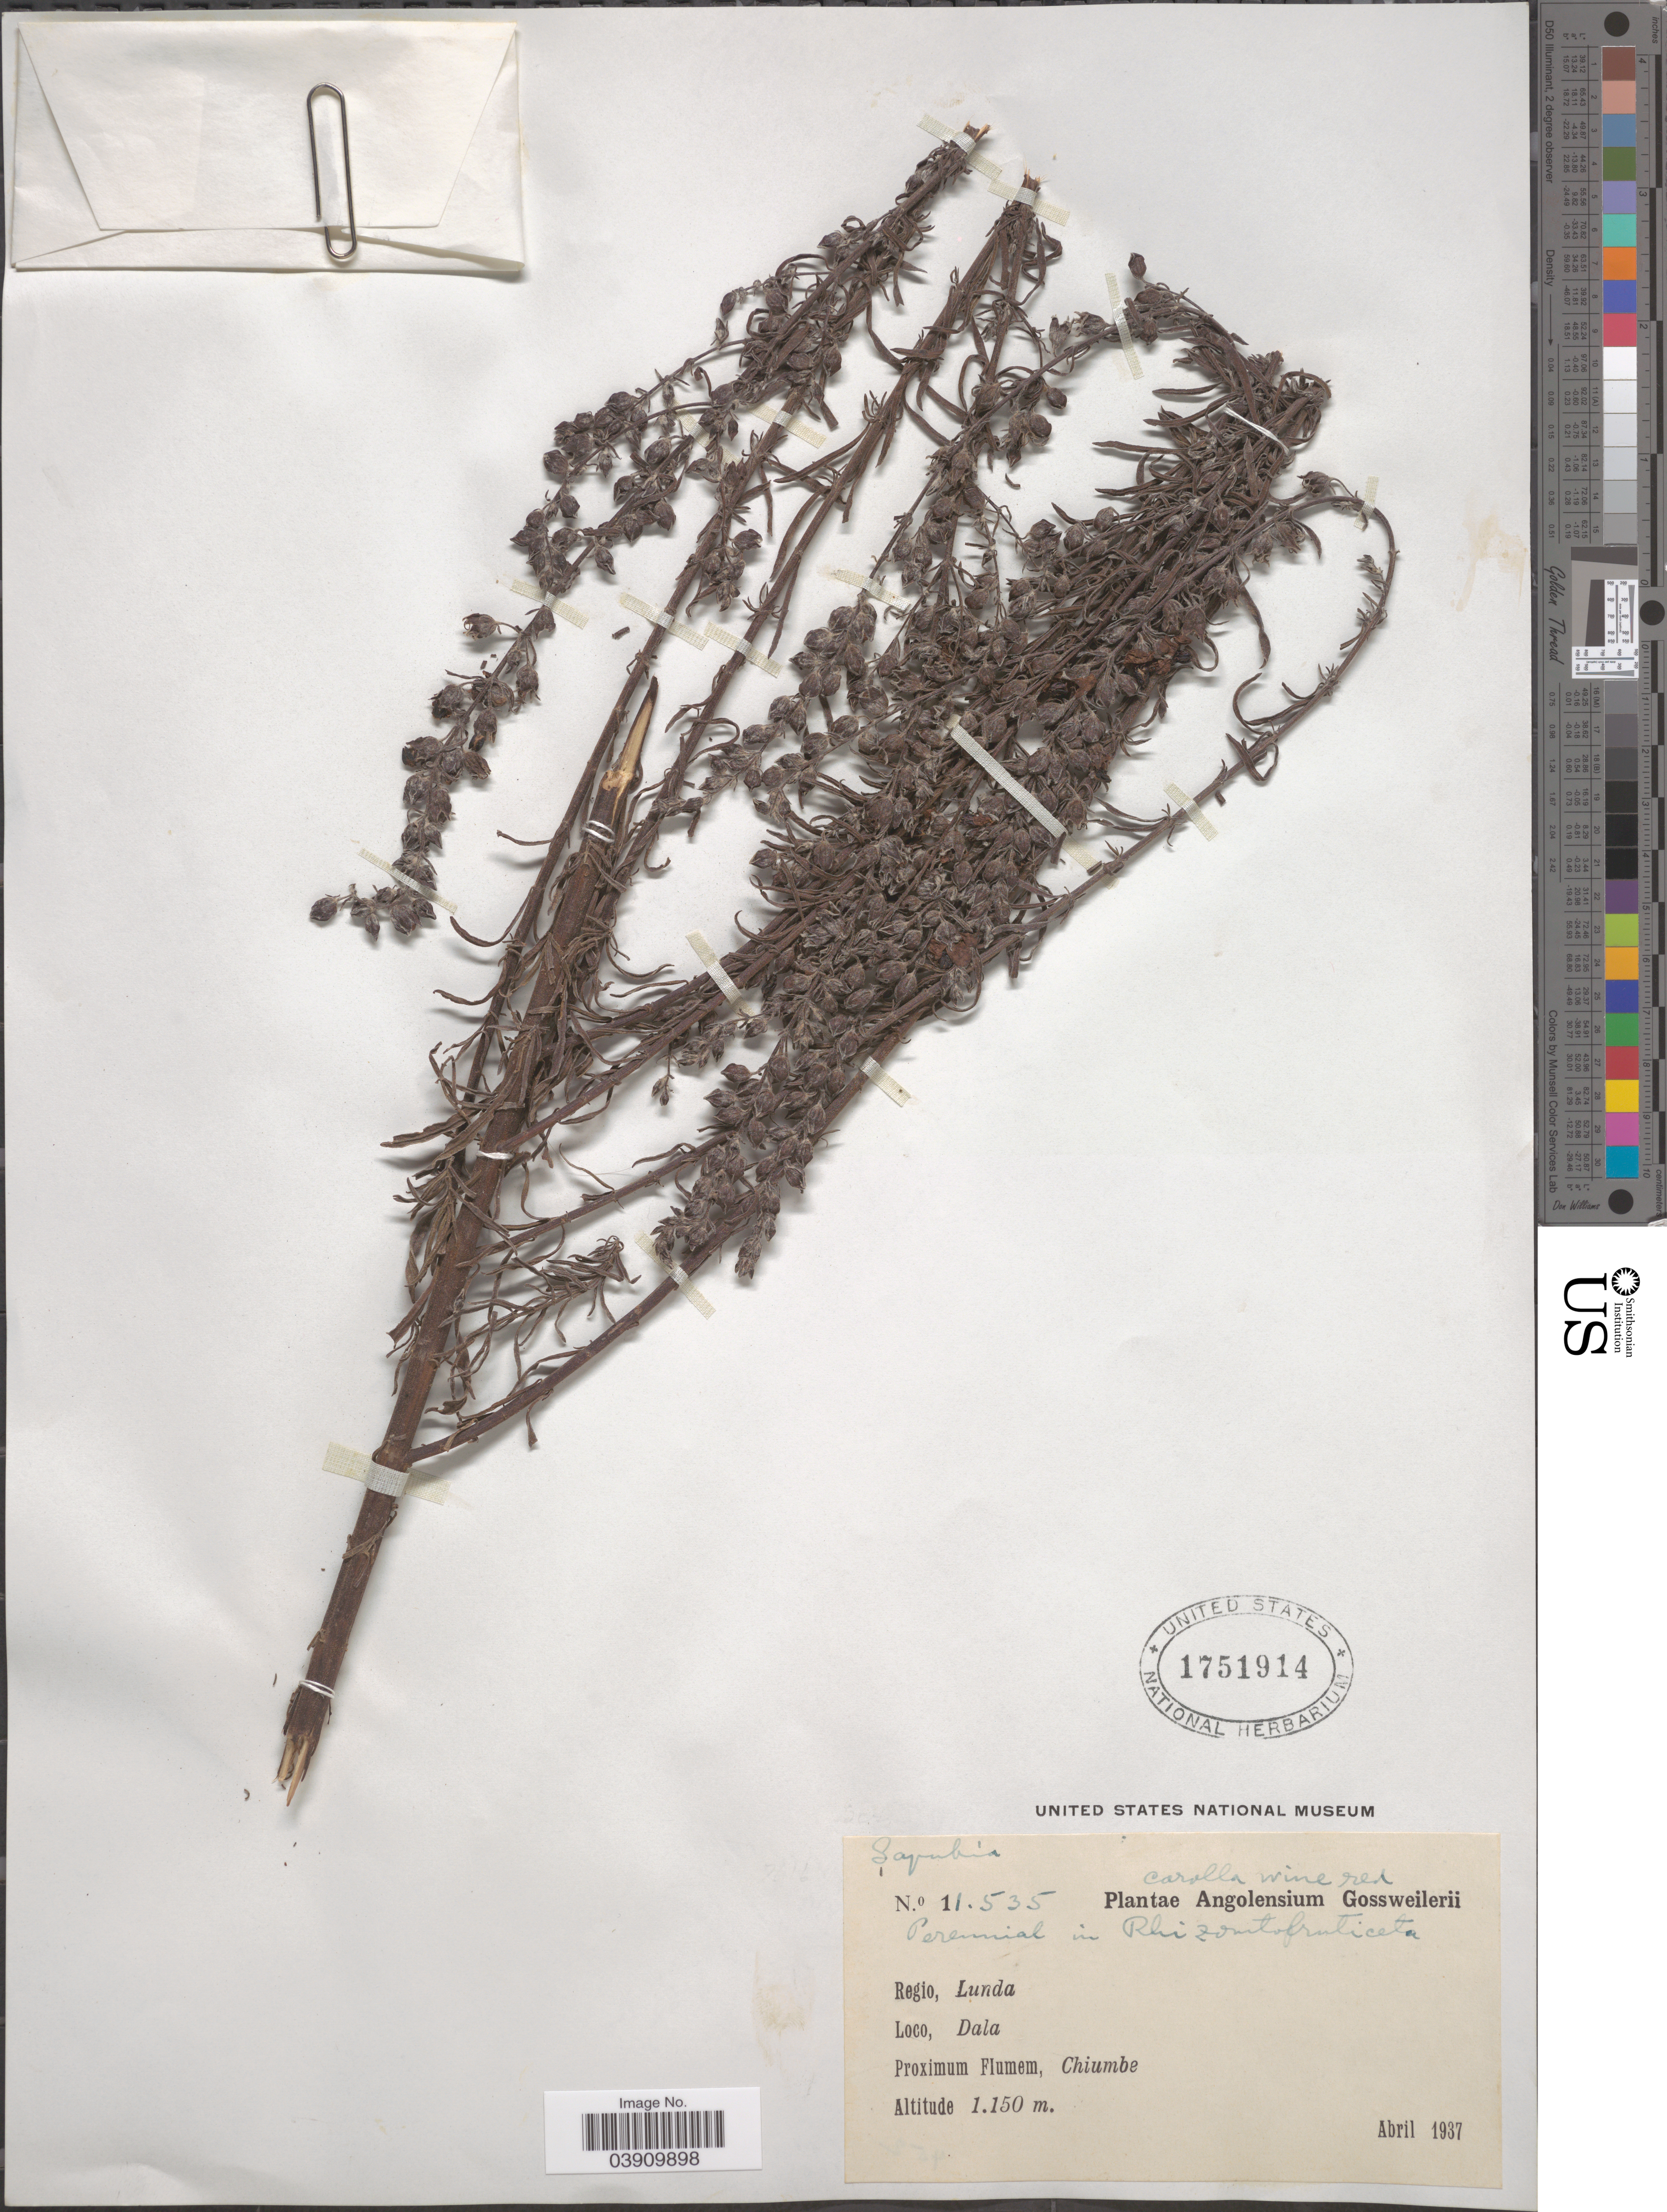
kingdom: Plantae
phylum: Tracheophyta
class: Magnoliopsida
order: Lamiales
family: Orobanchaceae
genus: Sopubia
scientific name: Sopubia sp.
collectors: -. Gossweiler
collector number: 11535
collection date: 1937-04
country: Angola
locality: Regio, Lunda. Loco, Dala. Proximum Flumem, Chiumbe.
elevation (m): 1150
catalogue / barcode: US 1751914